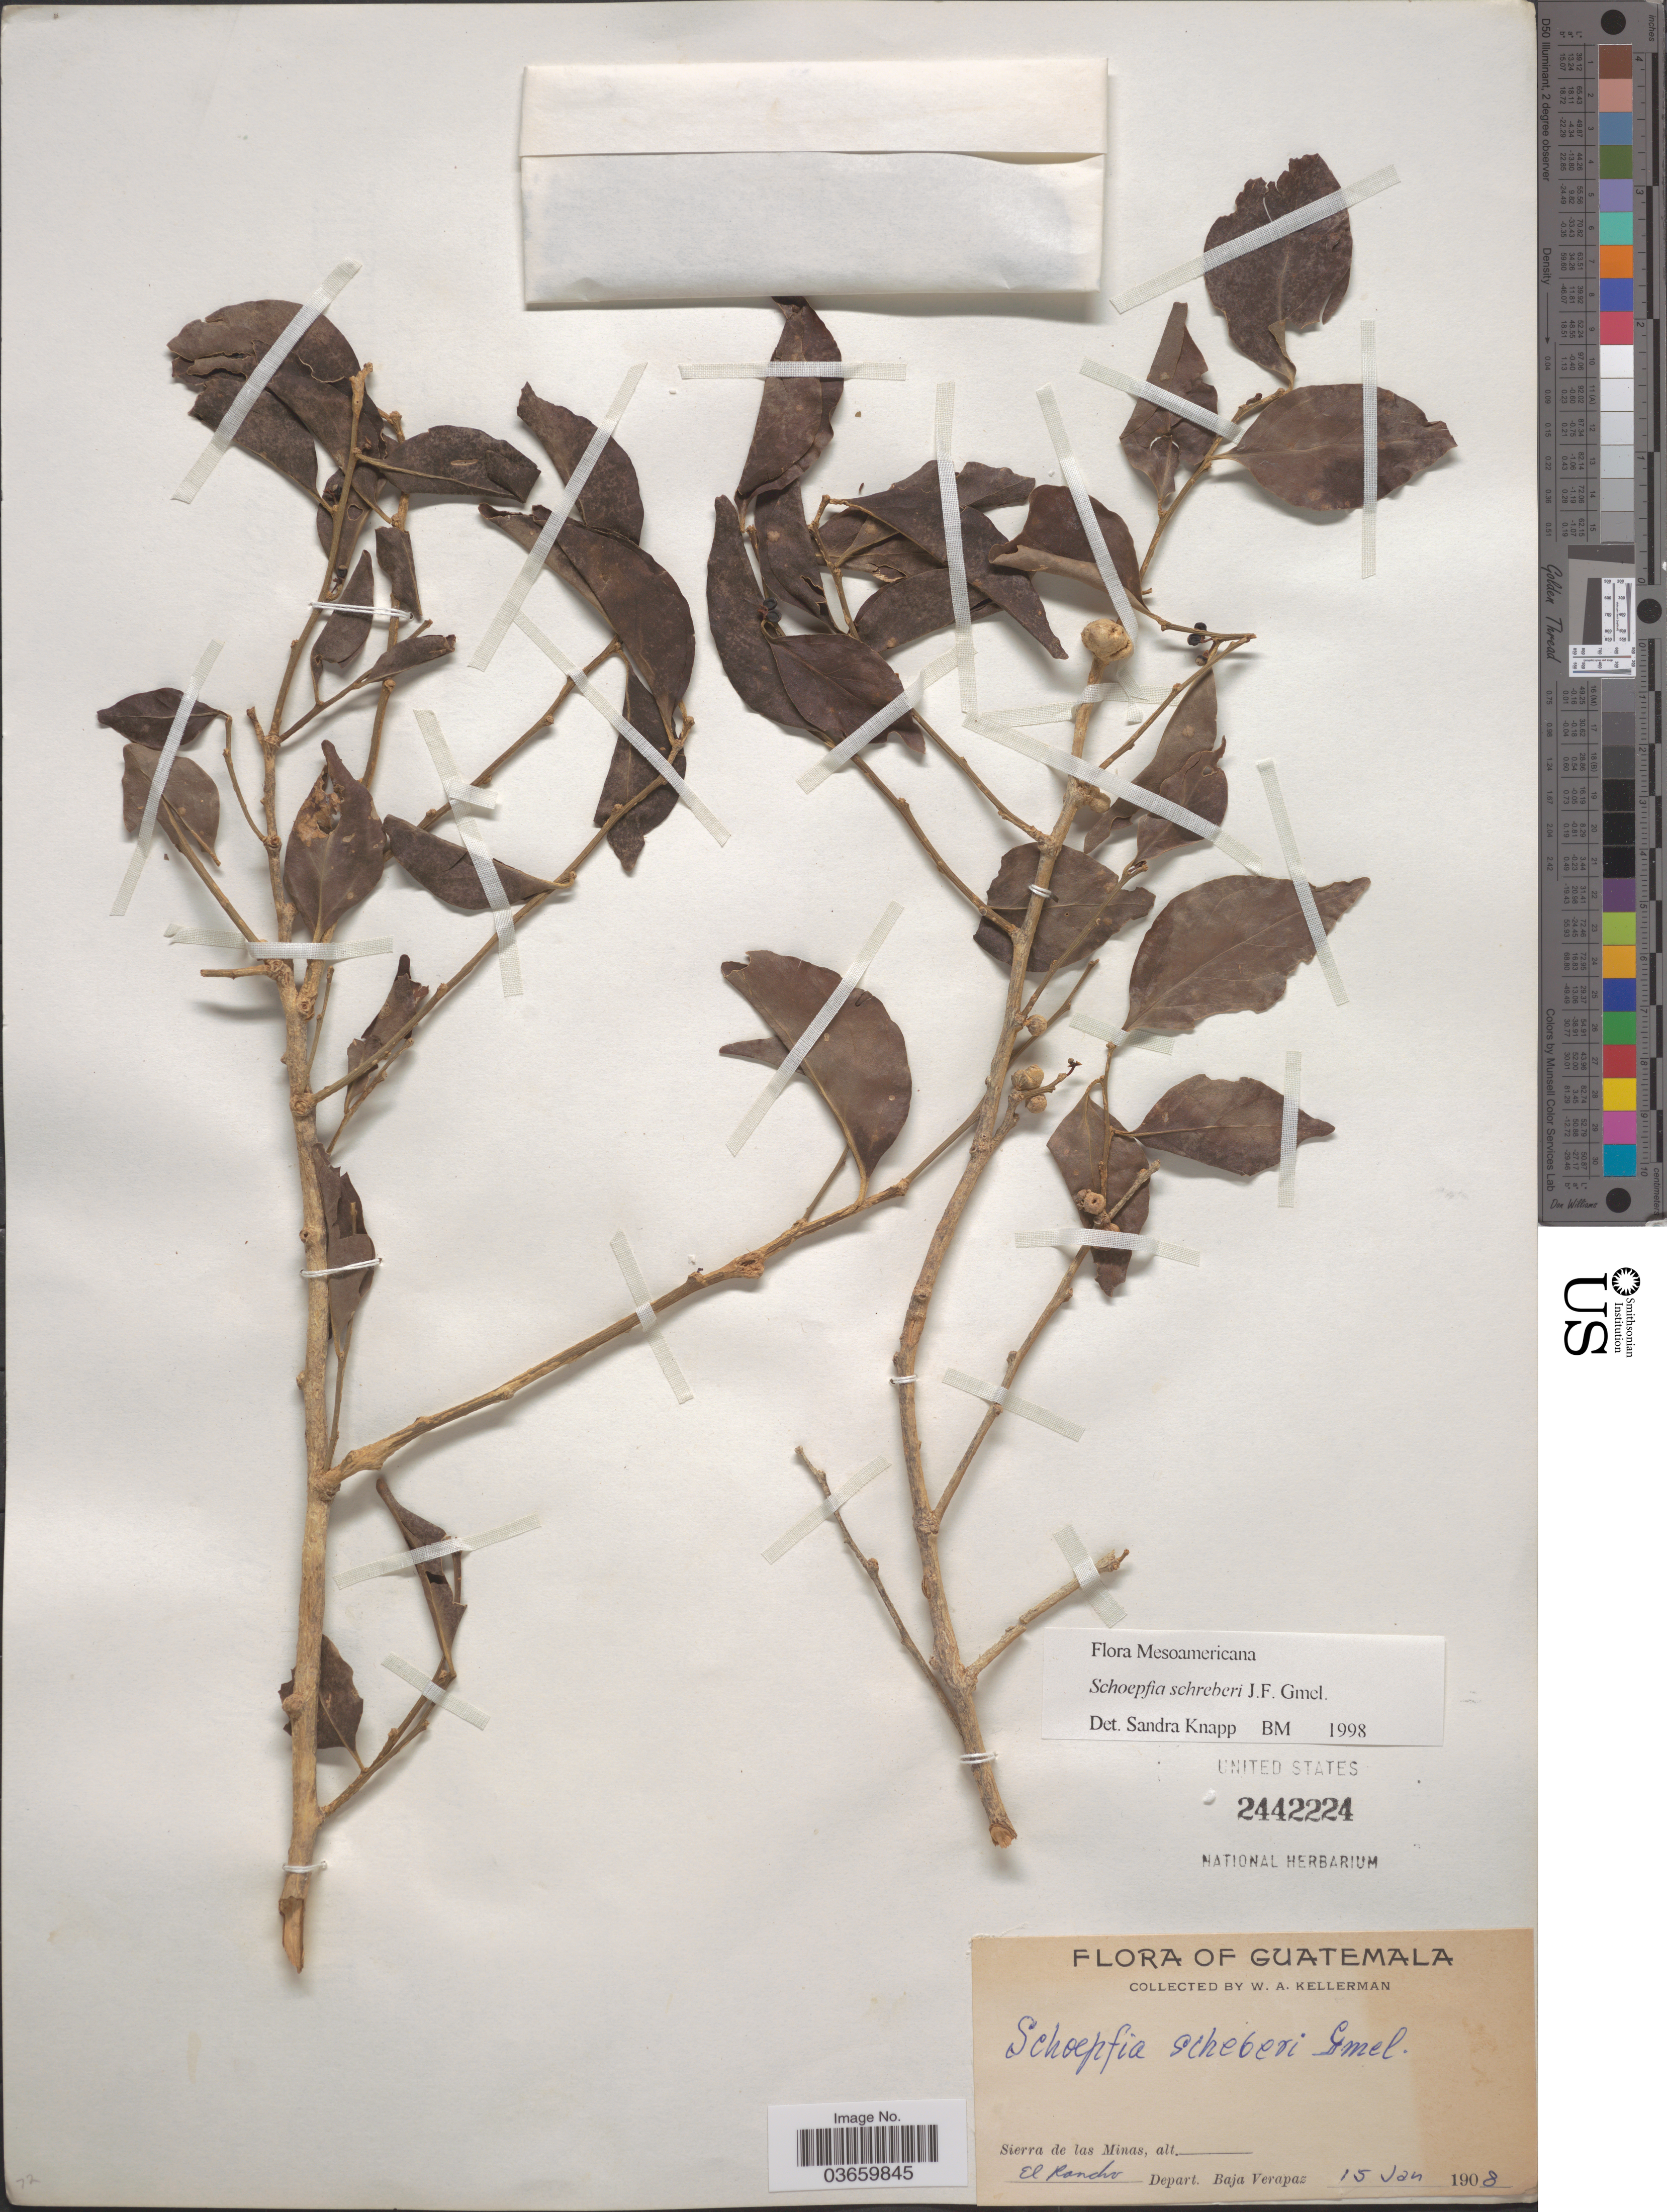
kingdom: Plantae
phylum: Tracheophyta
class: Magnoliopsida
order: Santalales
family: Schoepfiaceae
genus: Schoepfia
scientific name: Schoepfia schreberi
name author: J.F. Gmel.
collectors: W. Kellerman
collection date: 1908-01-15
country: Guatemala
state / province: Baja Verapaz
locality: Sierra de las Minas, El Rancho, Depart. Baja Verapaz.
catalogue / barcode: US 2442224